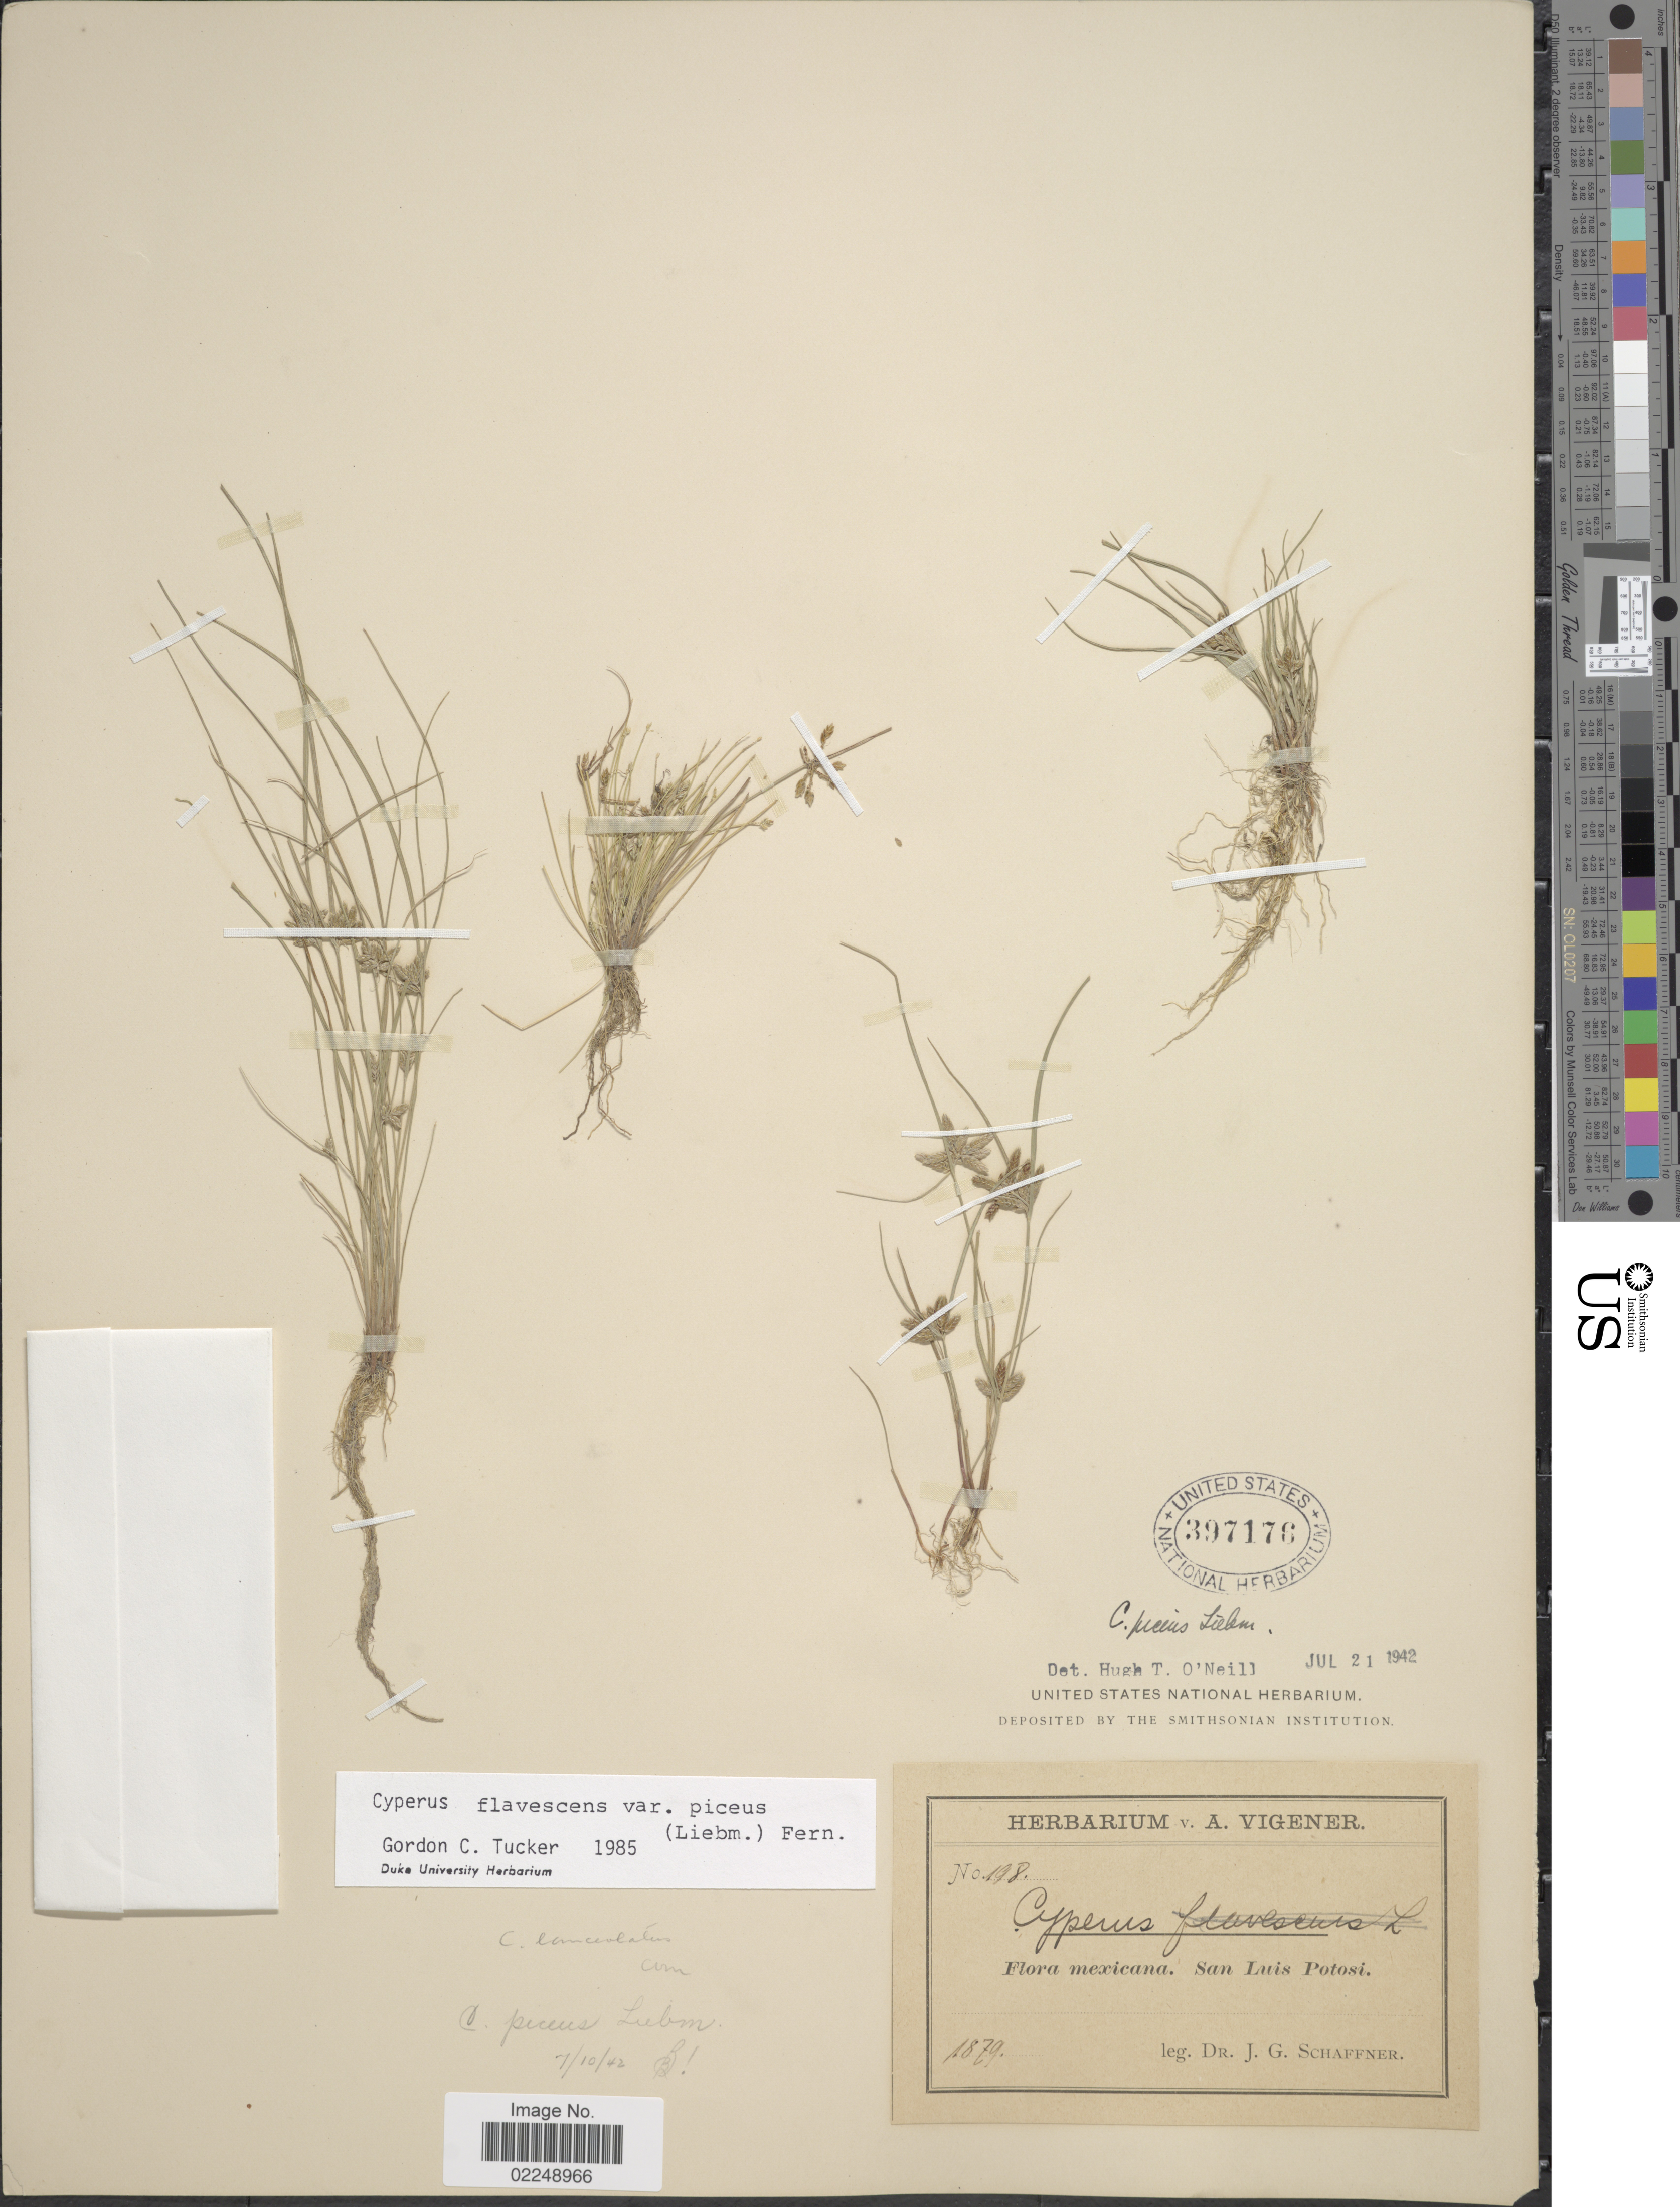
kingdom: Plantae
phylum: Tracheophyta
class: Liliopsida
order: Poales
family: Cyperaceae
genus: Cyperus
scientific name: Cyperus flavescens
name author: L.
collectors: J. G. Schaffner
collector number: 198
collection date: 1879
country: Mexico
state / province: San Luis Potosí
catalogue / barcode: US 397176